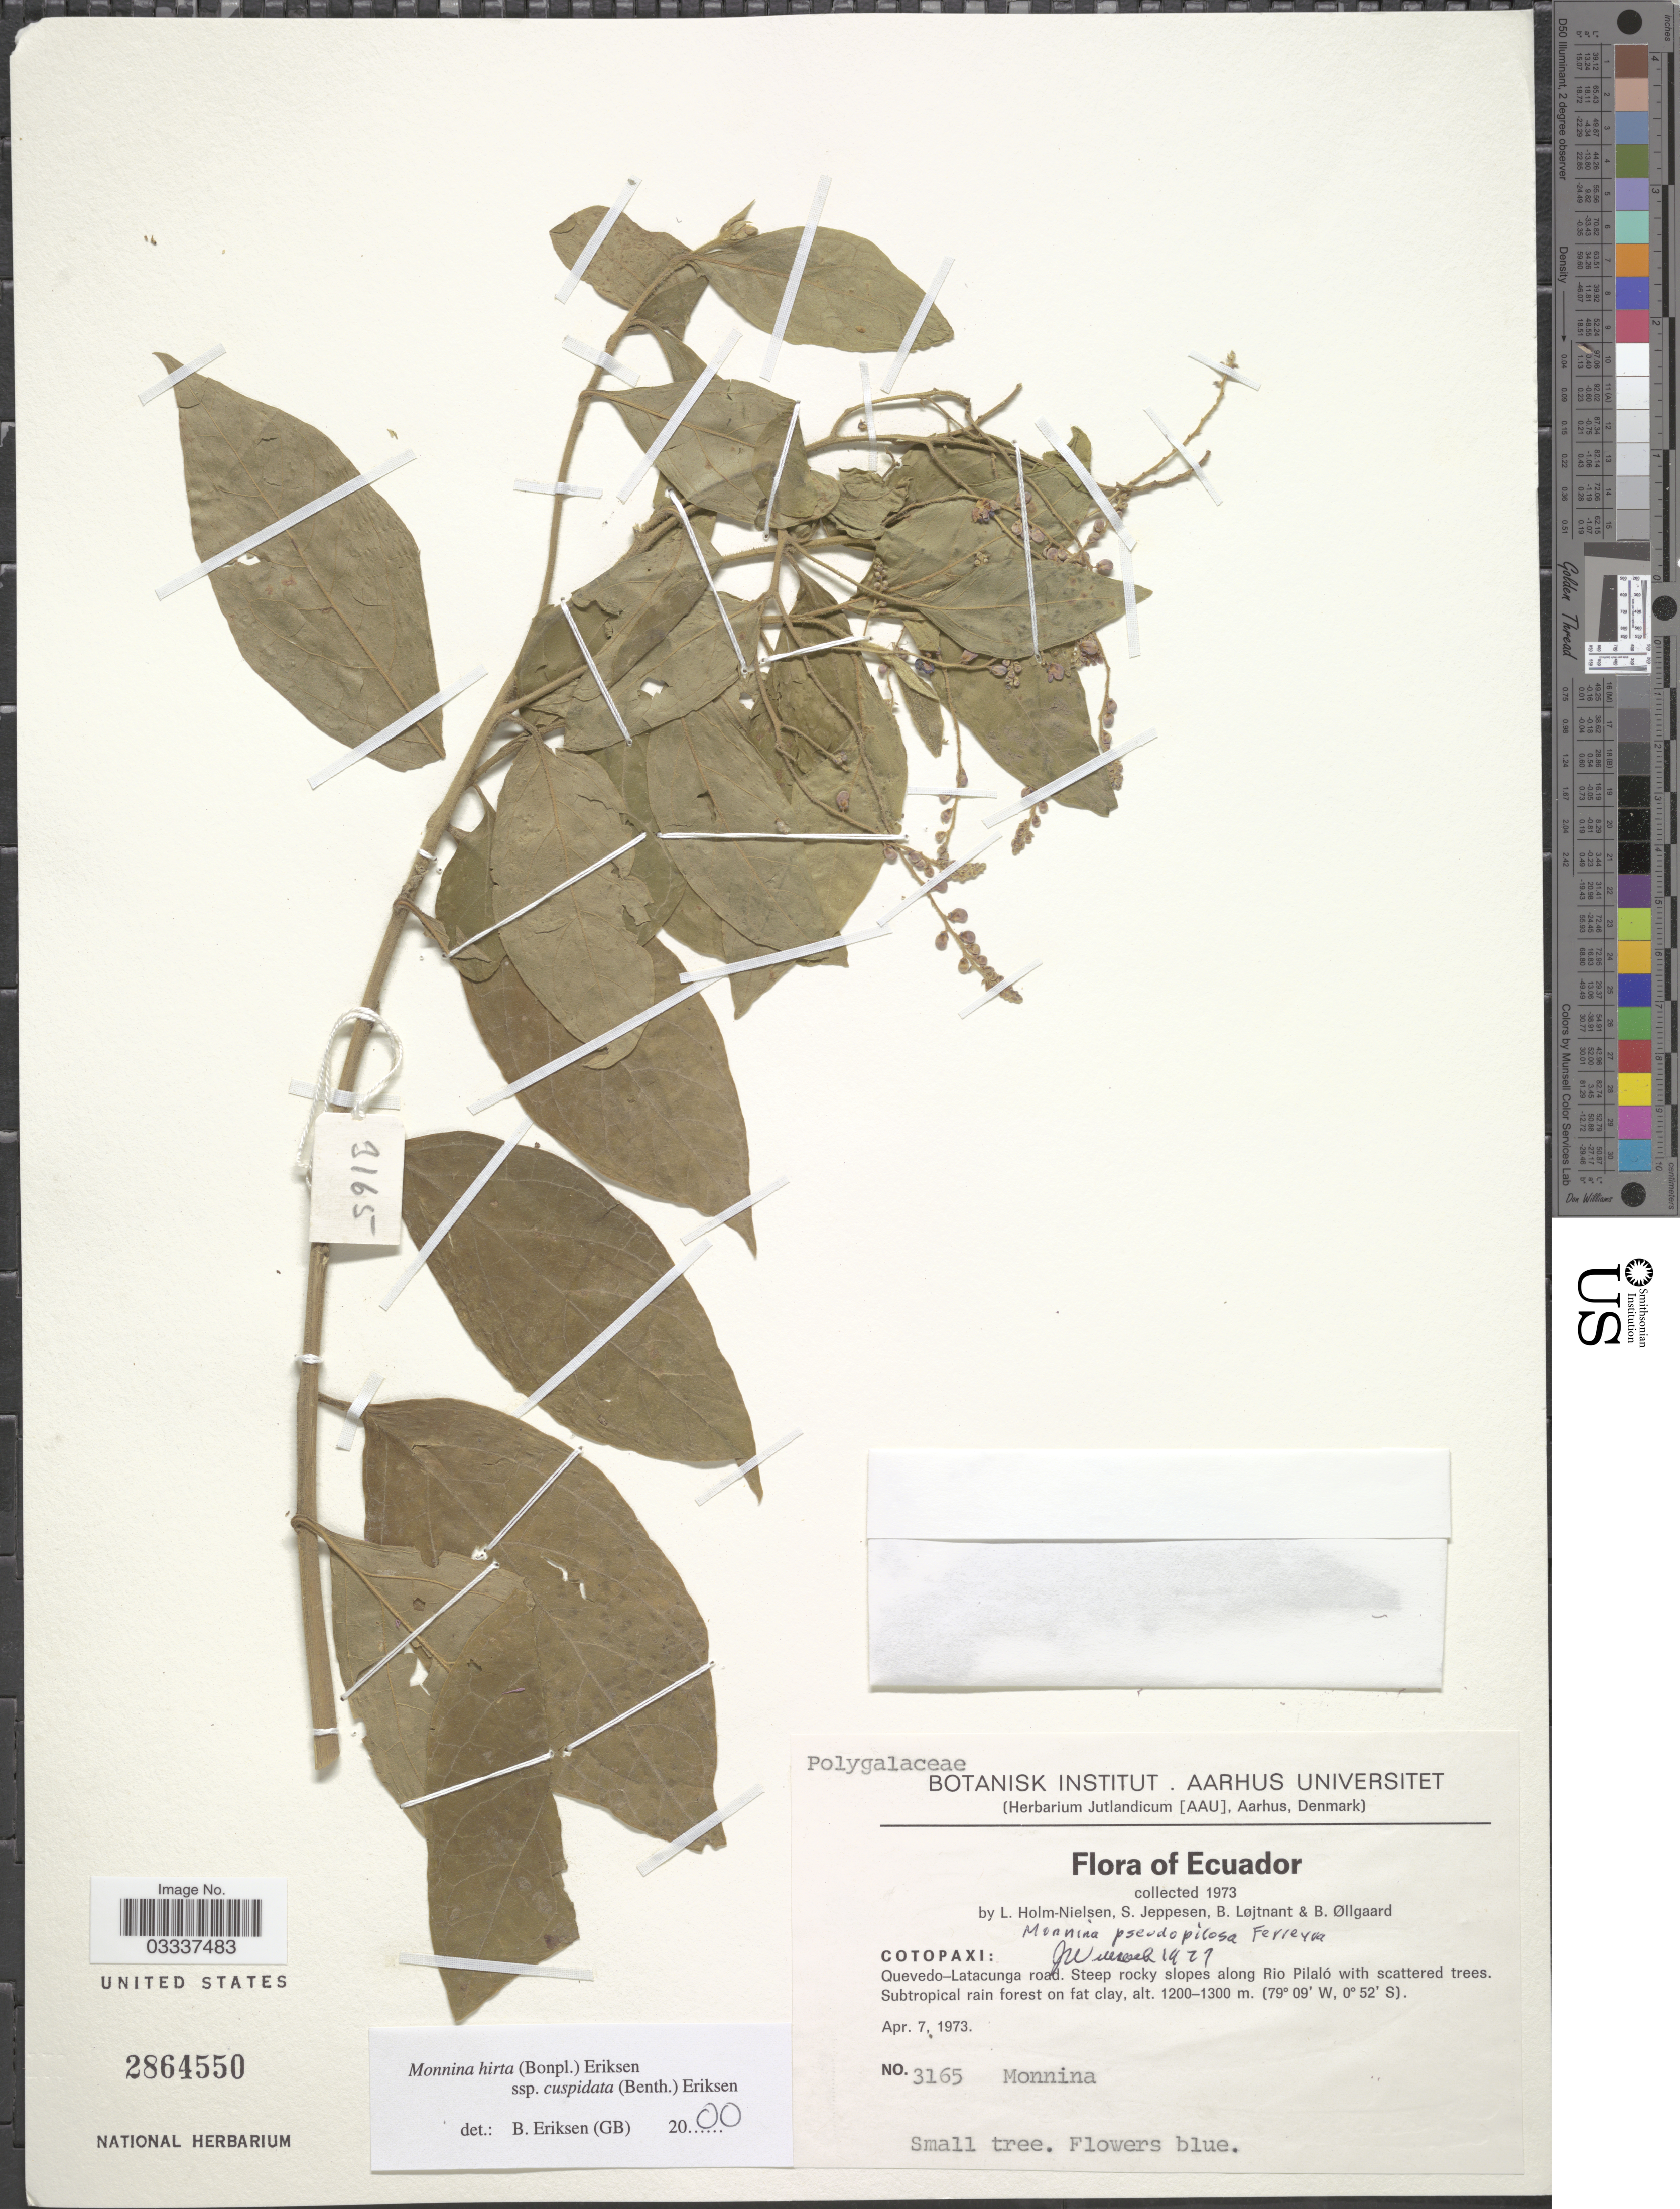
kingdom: Plantae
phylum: Tracheophyta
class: Magnoliopsida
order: Fabales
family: Polygalaceae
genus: Monnina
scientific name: Monnina hirta subsp. cuspidata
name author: (Benth.) B. Eriksen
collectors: L. Holm-Nielsen, S. Jeppesen, B. Löjtnant & B. Øllgaard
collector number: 3165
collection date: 1973-04-07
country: Ecuador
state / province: Cotopaxi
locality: Quevedo-Latacunga road. Steep rocky slopes along Rio Pilaló.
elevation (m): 1200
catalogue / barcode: US 2864550